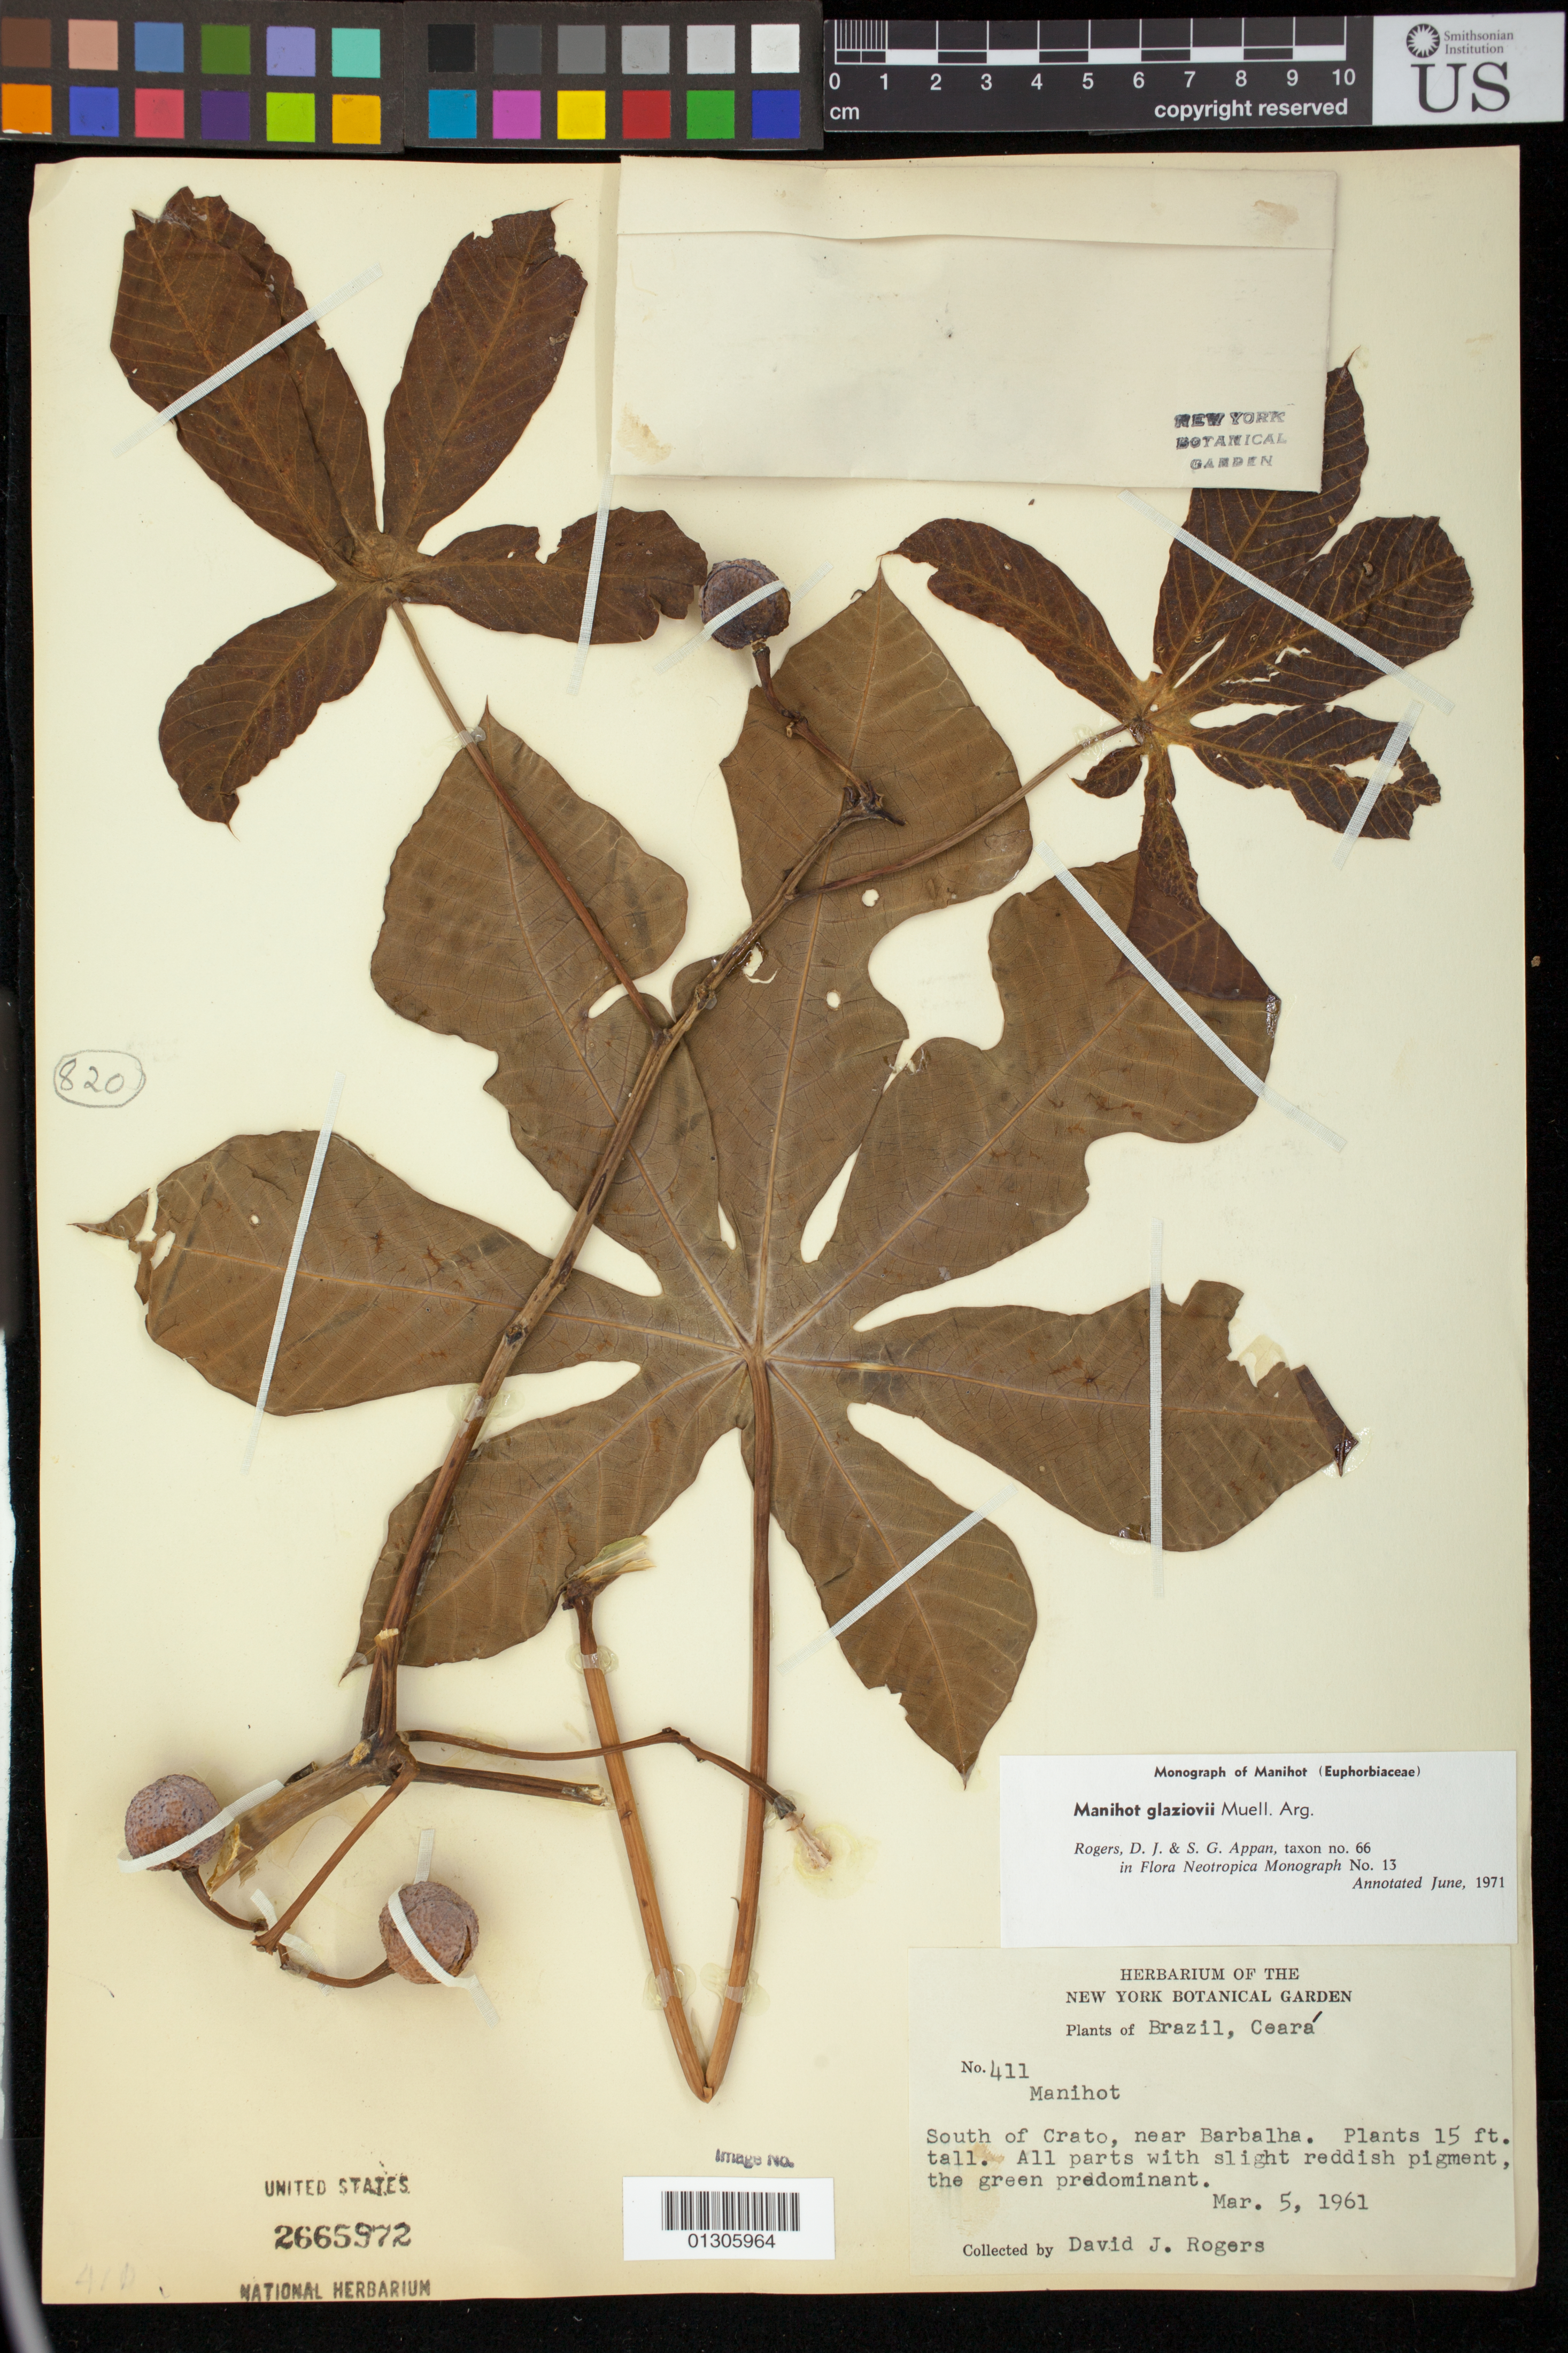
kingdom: Plantae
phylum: Tracheophyta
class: Magnoliopsida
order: Malpighiales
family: Euphorbiaceae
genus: Manihot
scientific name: Manihot esculenta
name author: Crantz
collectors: D. J. Rogers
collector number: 411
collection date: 1961-05-03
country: Brazil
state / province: Ceará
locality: South of Crato, near Barbalha.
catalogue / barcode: US 2665972